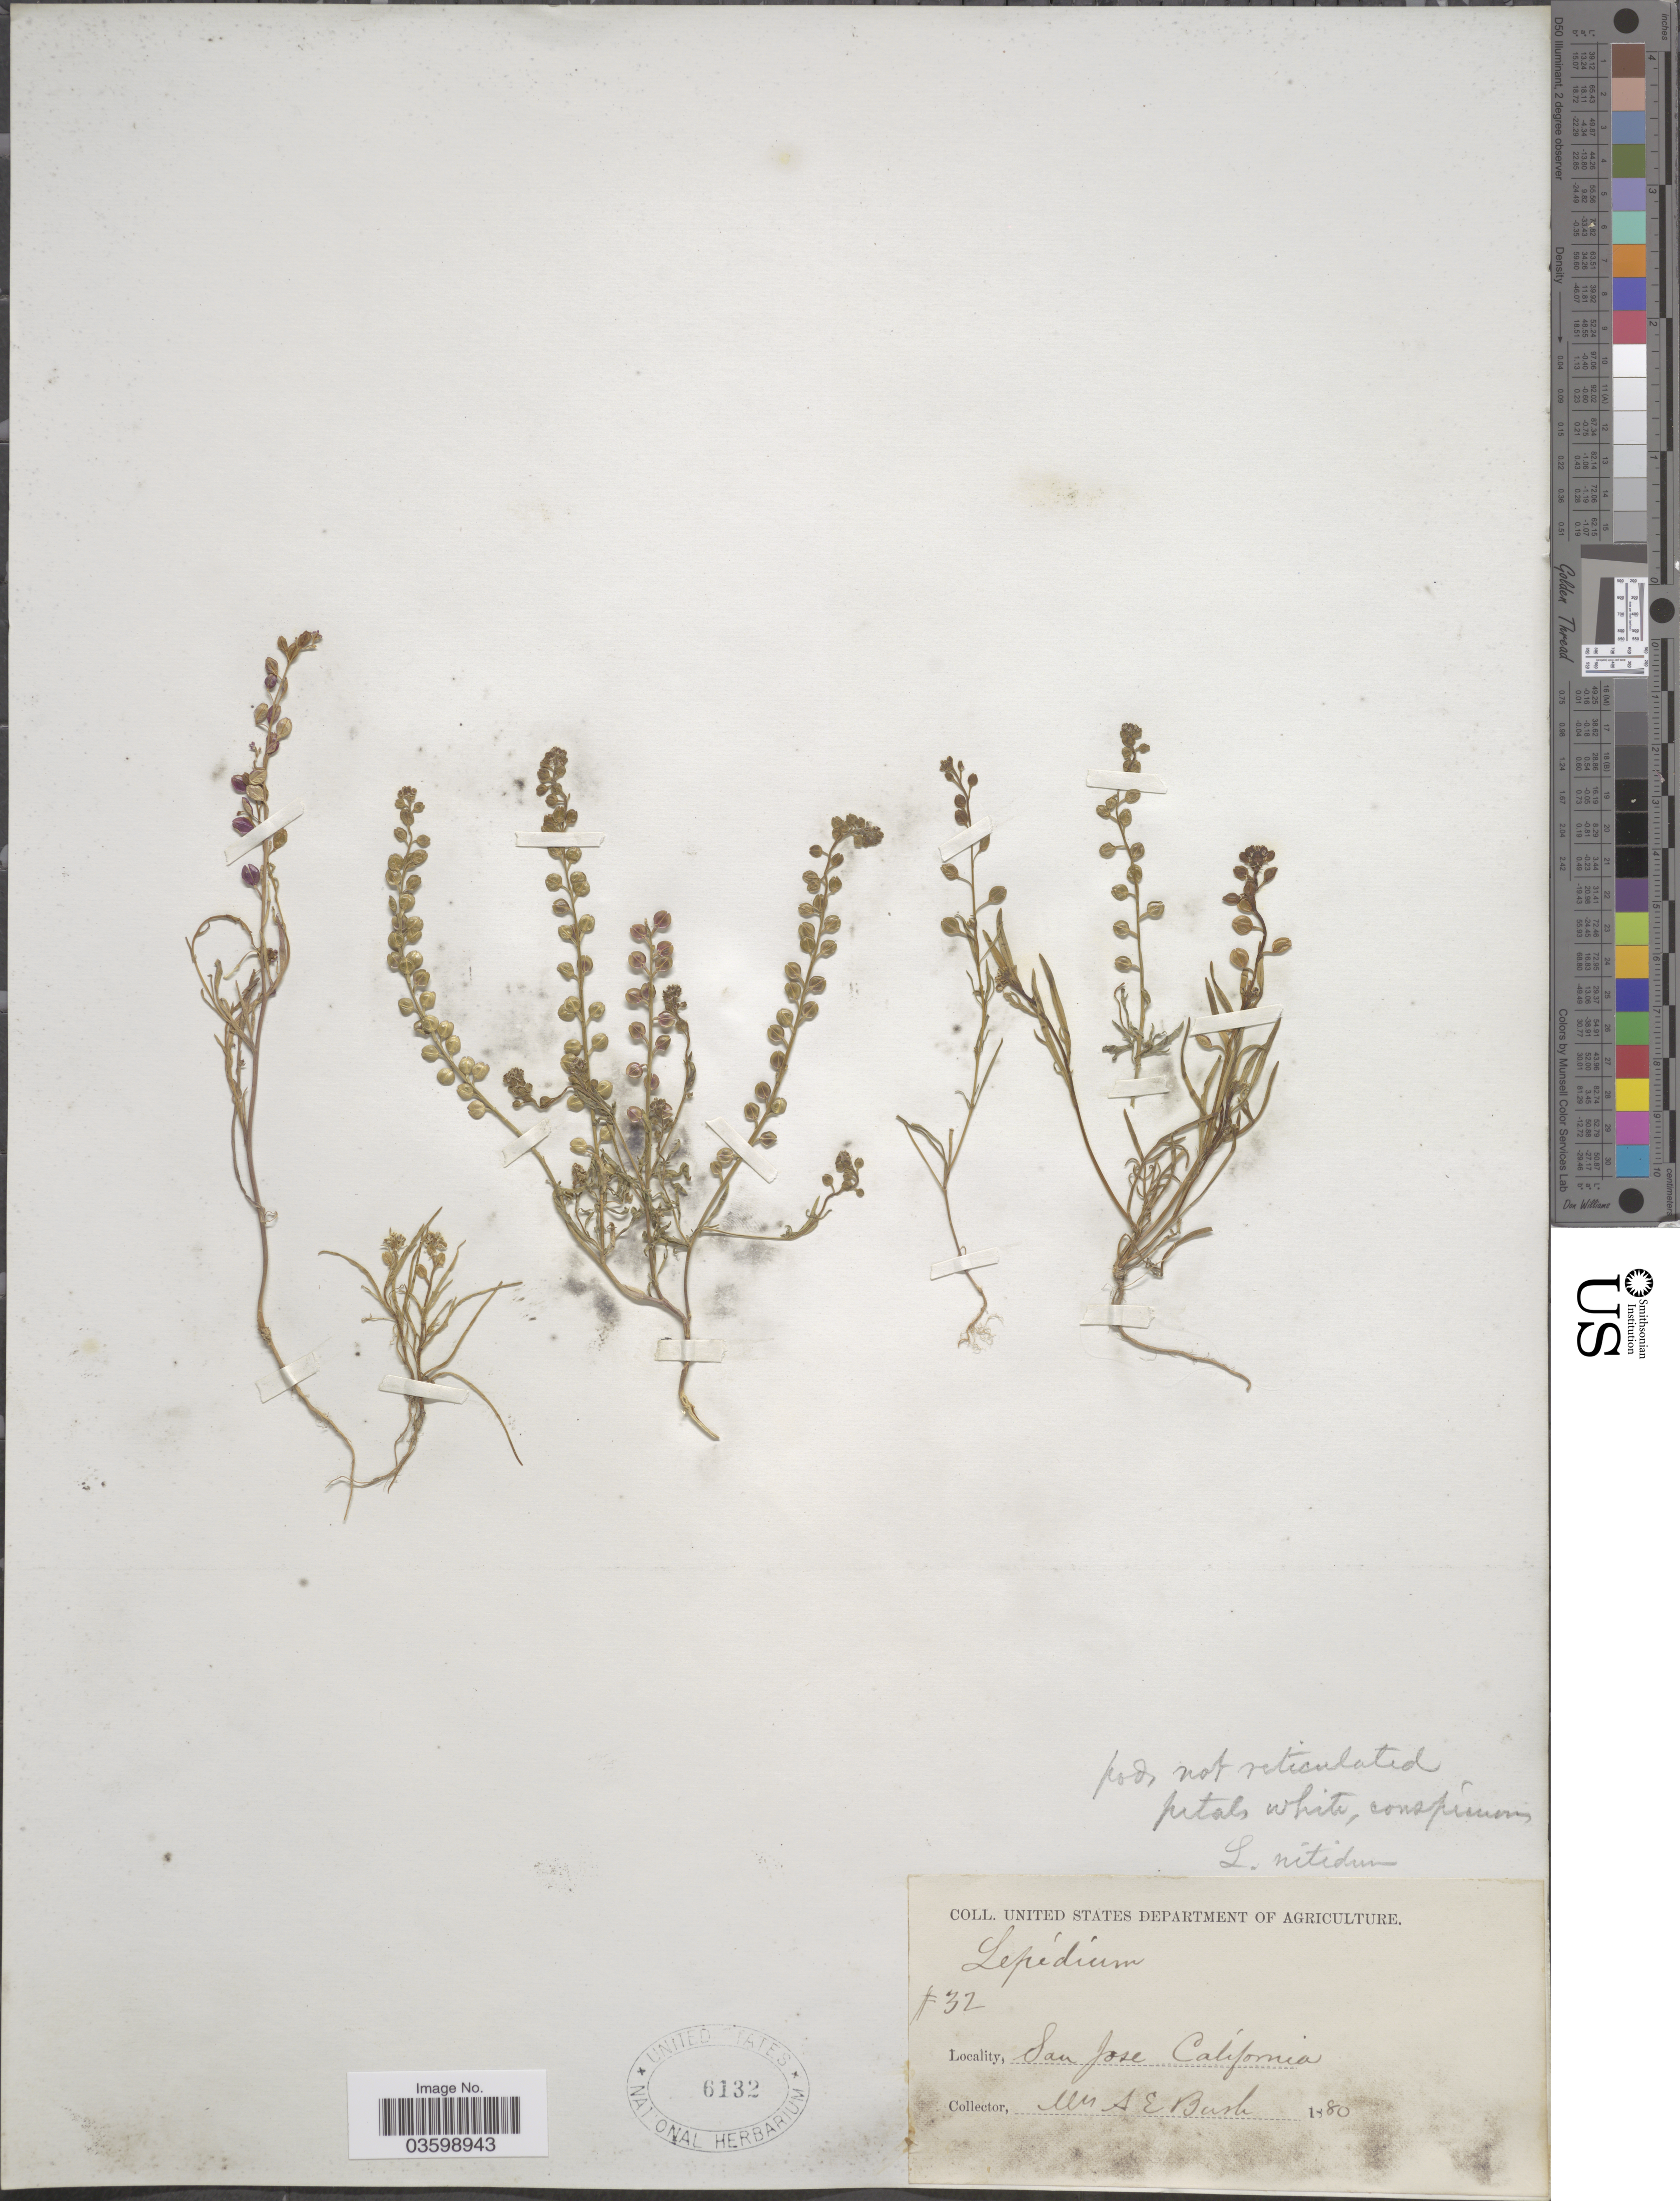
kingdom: Plantae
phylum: Tracheophyta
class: Magnoliopsida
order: Brassicales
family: Brassicaceae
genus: Lepidium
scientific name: Lepidium nitidum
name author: Nutt.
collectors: A. E. Bush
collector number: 32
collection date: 1880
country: United States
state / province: California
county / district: Santa Clara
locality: San Jose.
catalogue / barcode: US 6132